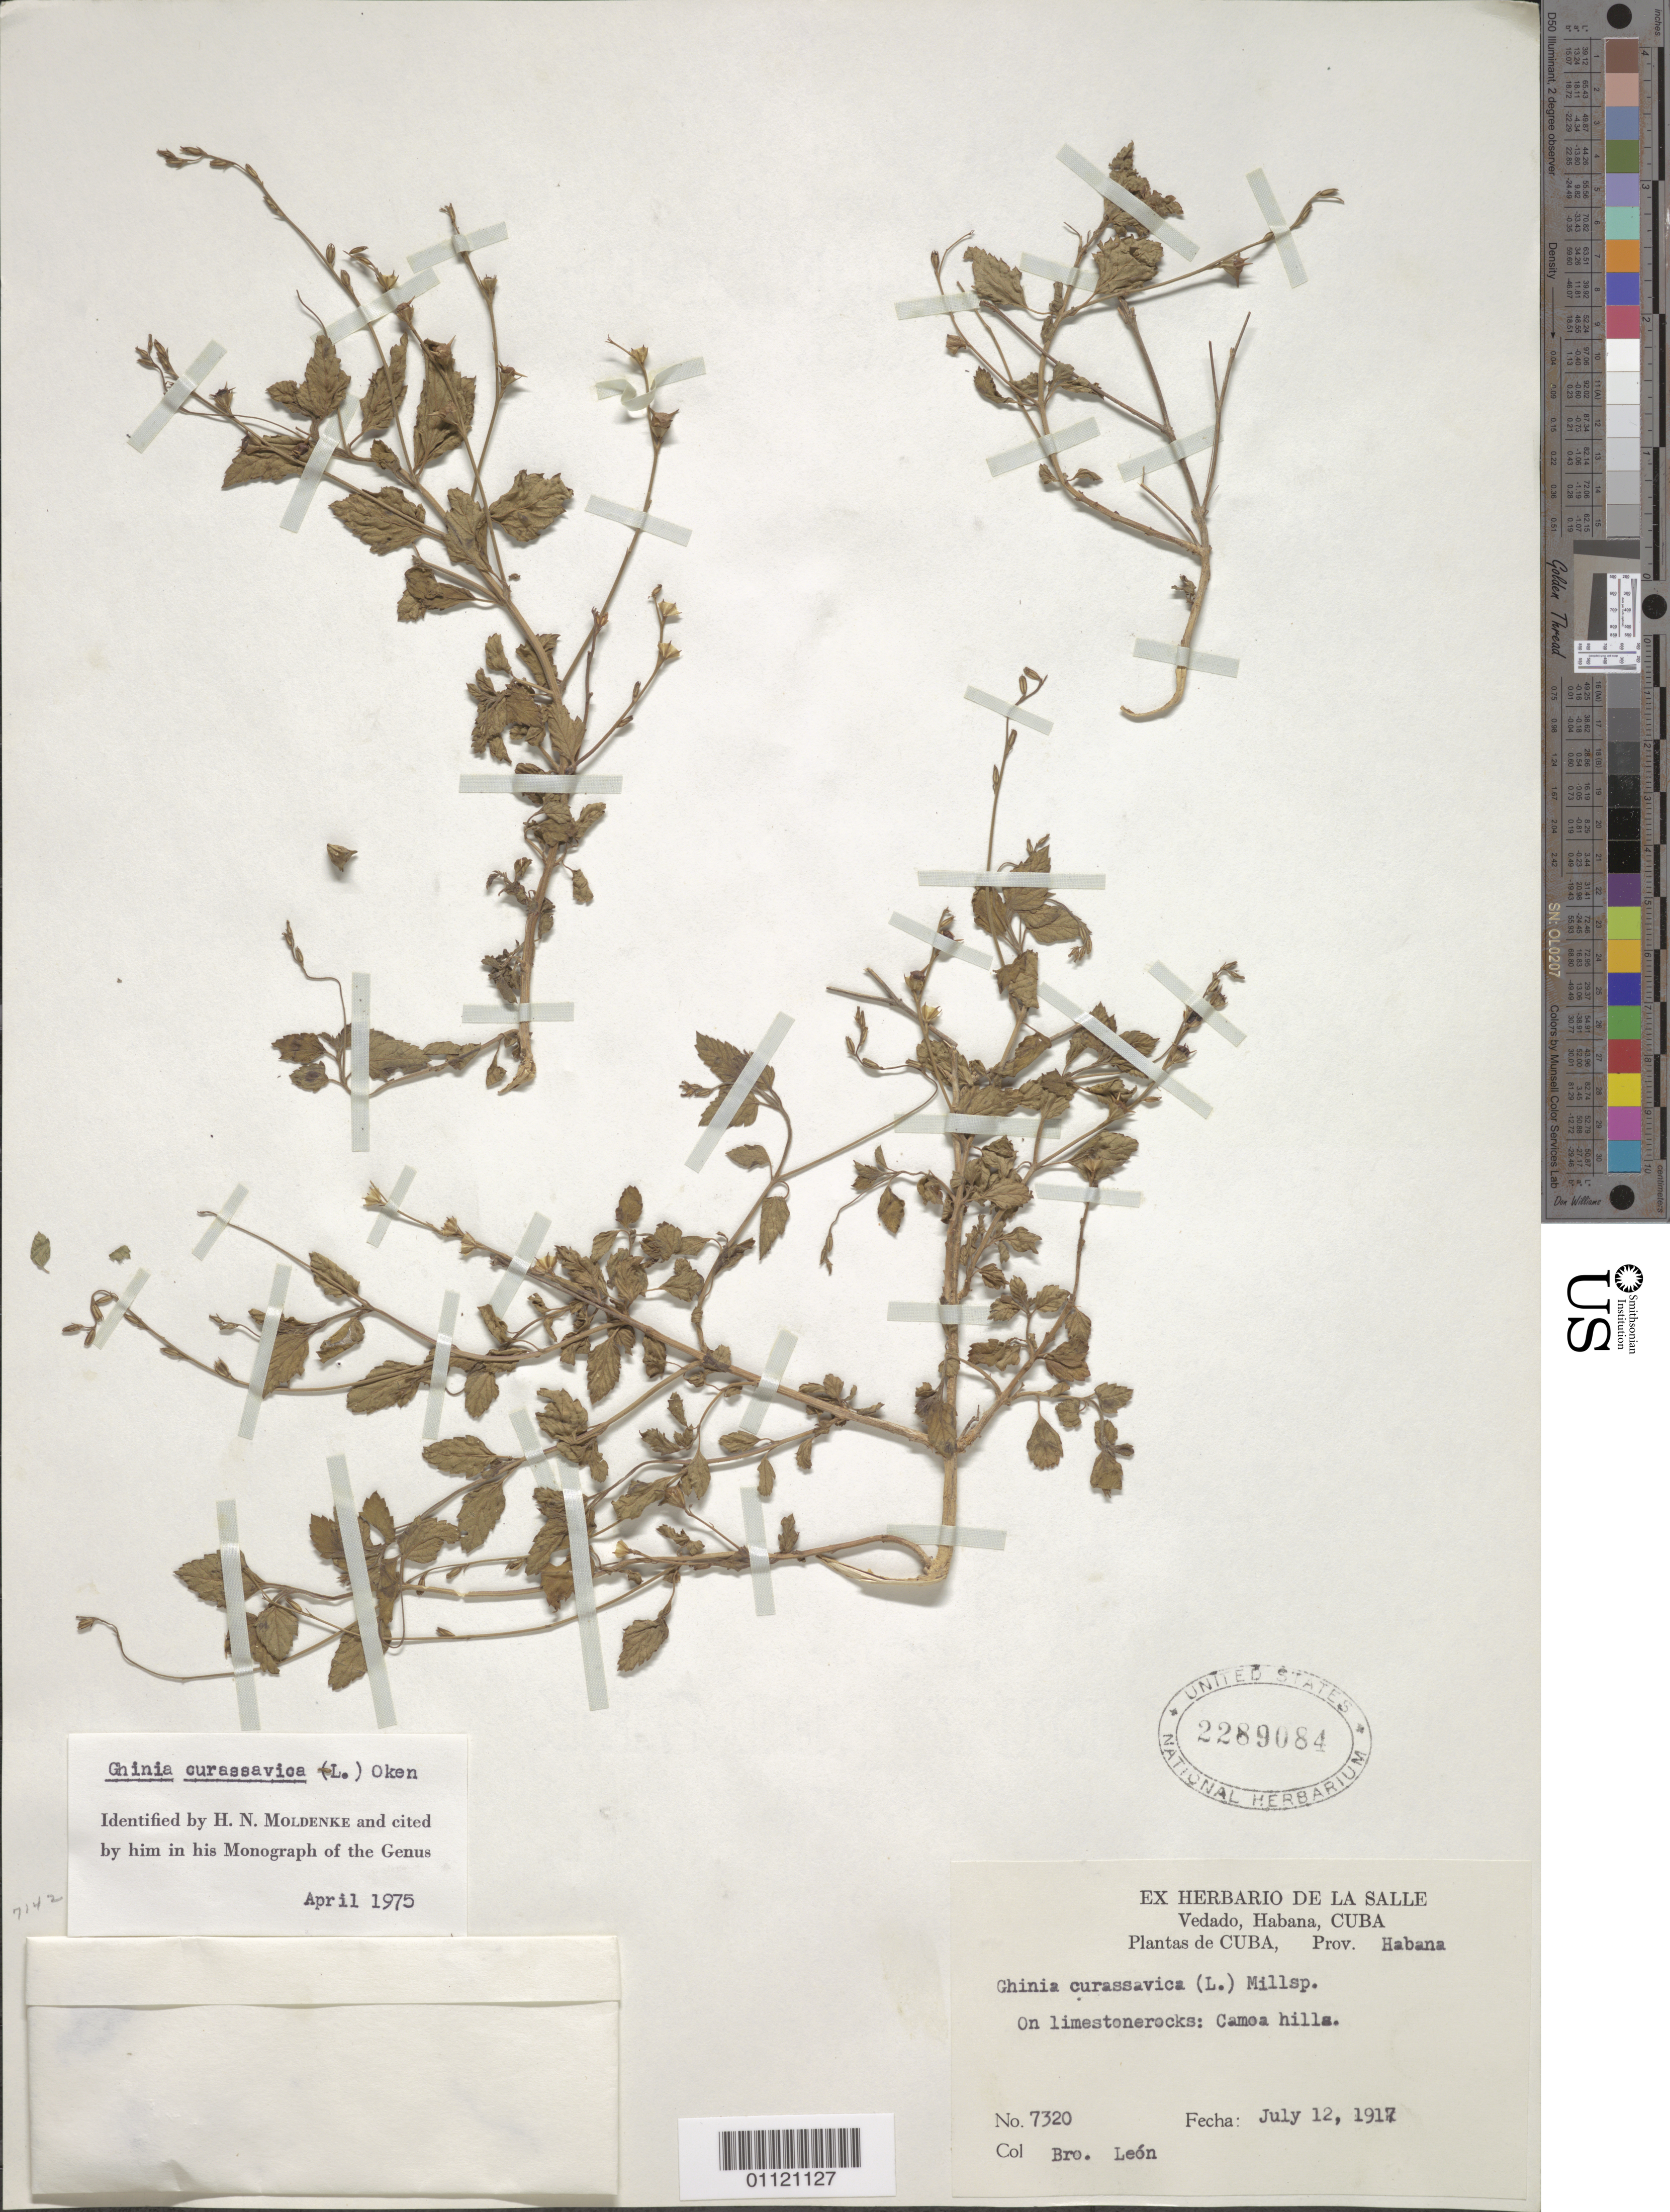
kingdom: Plantae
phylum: Tracheophyta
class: Magnoliopsida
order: Lamiales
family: Verbenaceae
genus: Tamonea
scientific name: Tamonea curassavica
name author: (L.) Pers.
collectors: Bro. León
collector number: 7320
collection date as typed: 12 Jul 1917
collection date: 1917-07-12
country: Cuba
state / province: La Habana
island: Cuba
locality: On limestone rocks: Camoa hills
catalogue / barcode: US 2289084